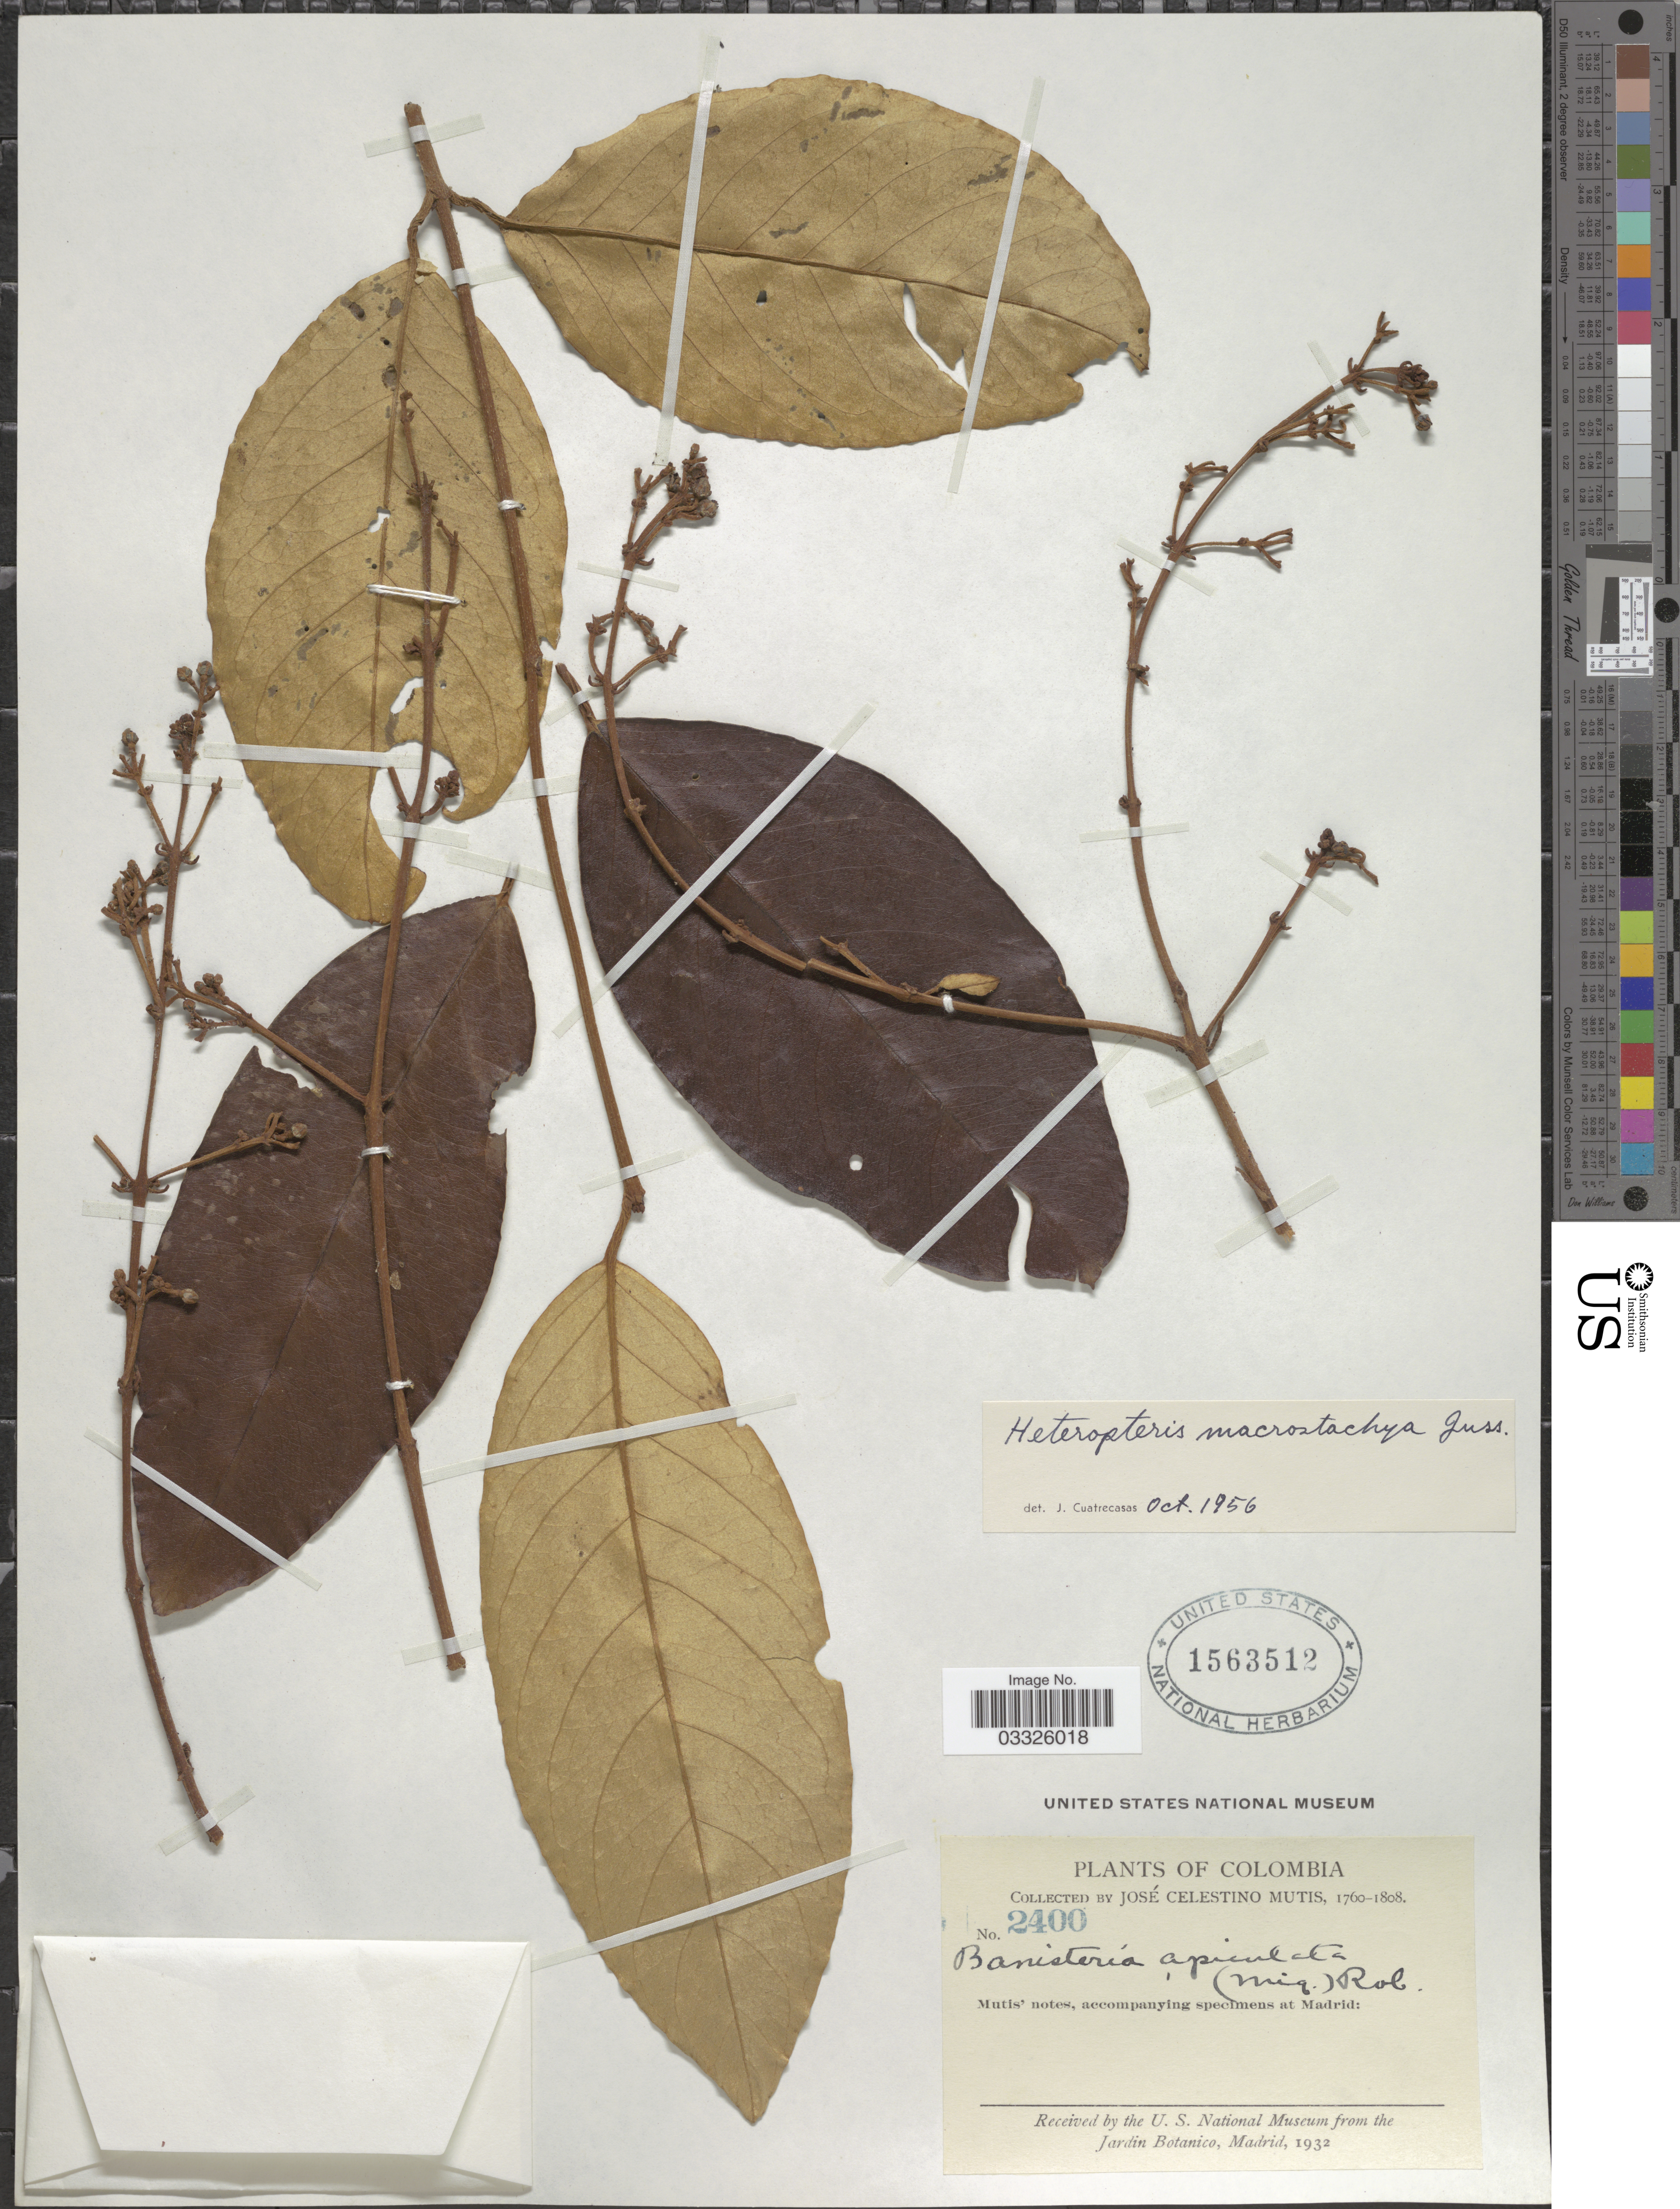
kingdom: Plantae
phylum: Tracheophyta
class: Magnoliopsida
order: Malpighiales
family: Malpighiaceae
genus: Heteropterys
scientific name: Heteropterys macrostachya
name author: A. Juss.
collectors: J. C. B. Mutis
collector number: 2400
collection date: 1760/1808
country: Colombia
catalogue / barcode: US 1563512